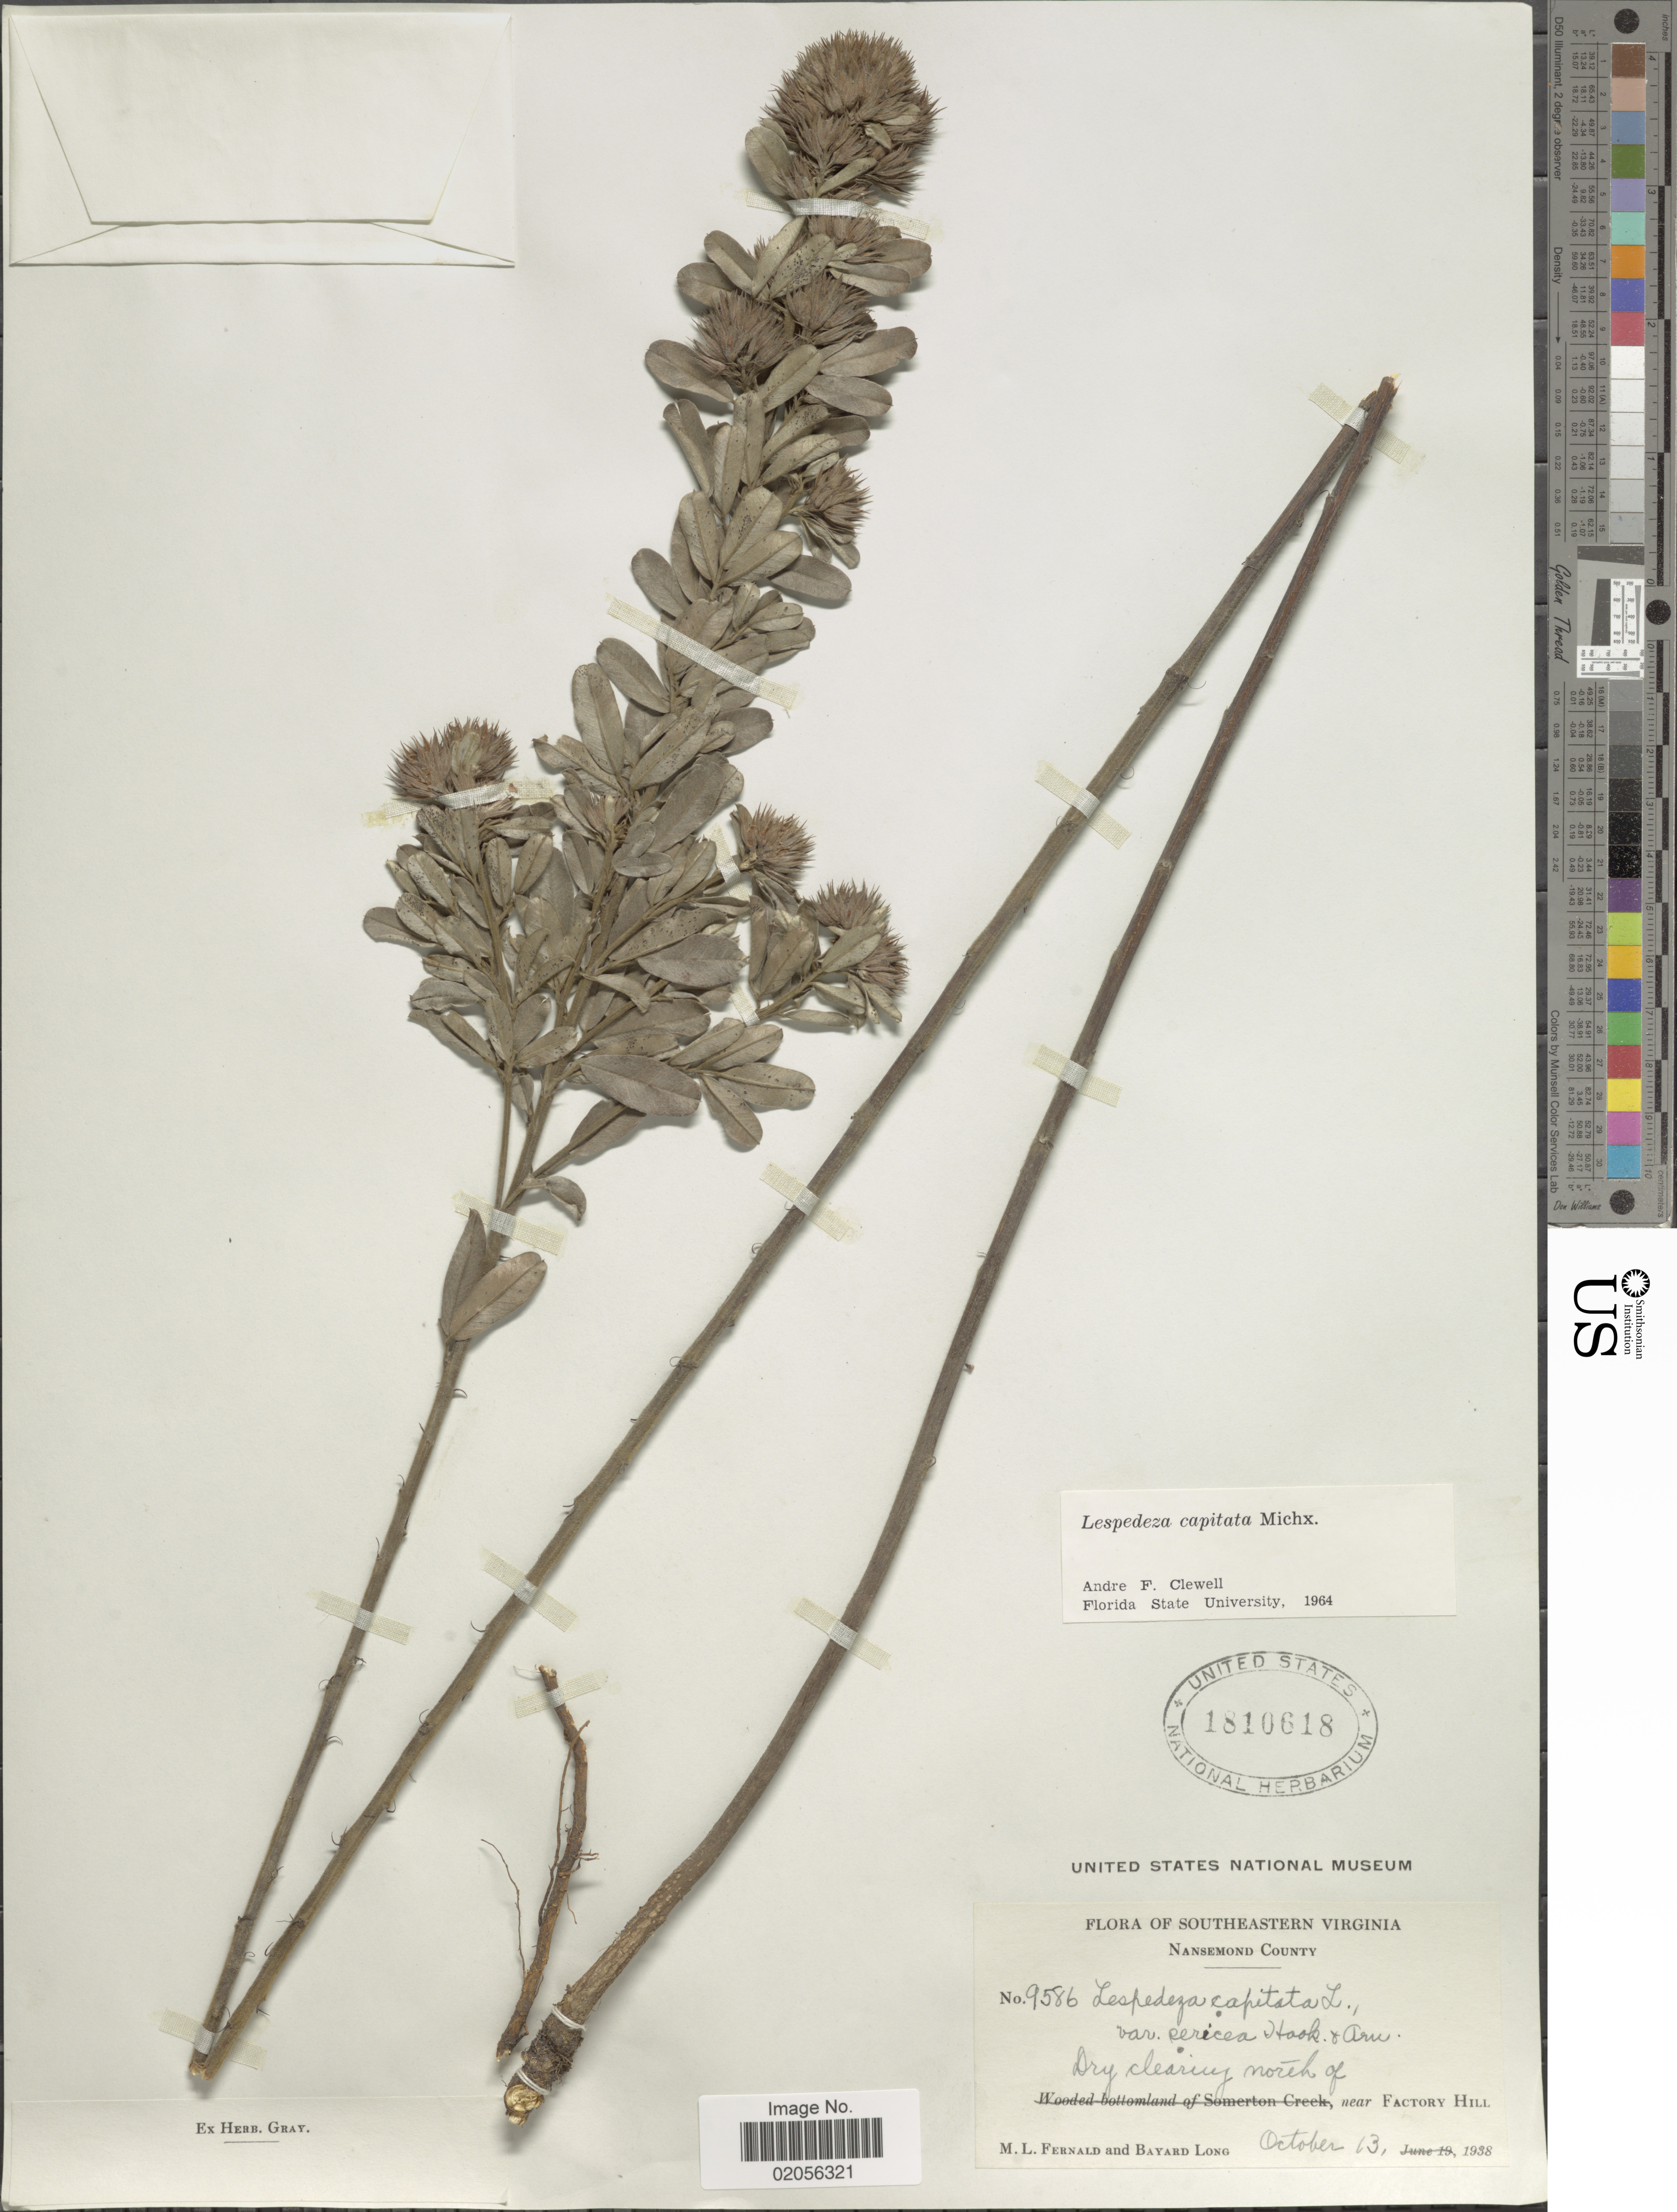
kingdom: Plantae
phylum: Tracheophyta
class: Magnoliopsida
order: Fabales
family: Fabaceae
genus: Lespedeza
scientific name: Lespedeza capitata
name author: Michx.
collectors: M. L. Fernald & B. Long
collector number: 9586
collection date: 1938-10-13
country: United States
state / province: Virginia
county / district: City of Suffolk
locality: Southeastern Virginia. Nansemond County. north of near Factory Hill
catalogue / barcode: US 1810618